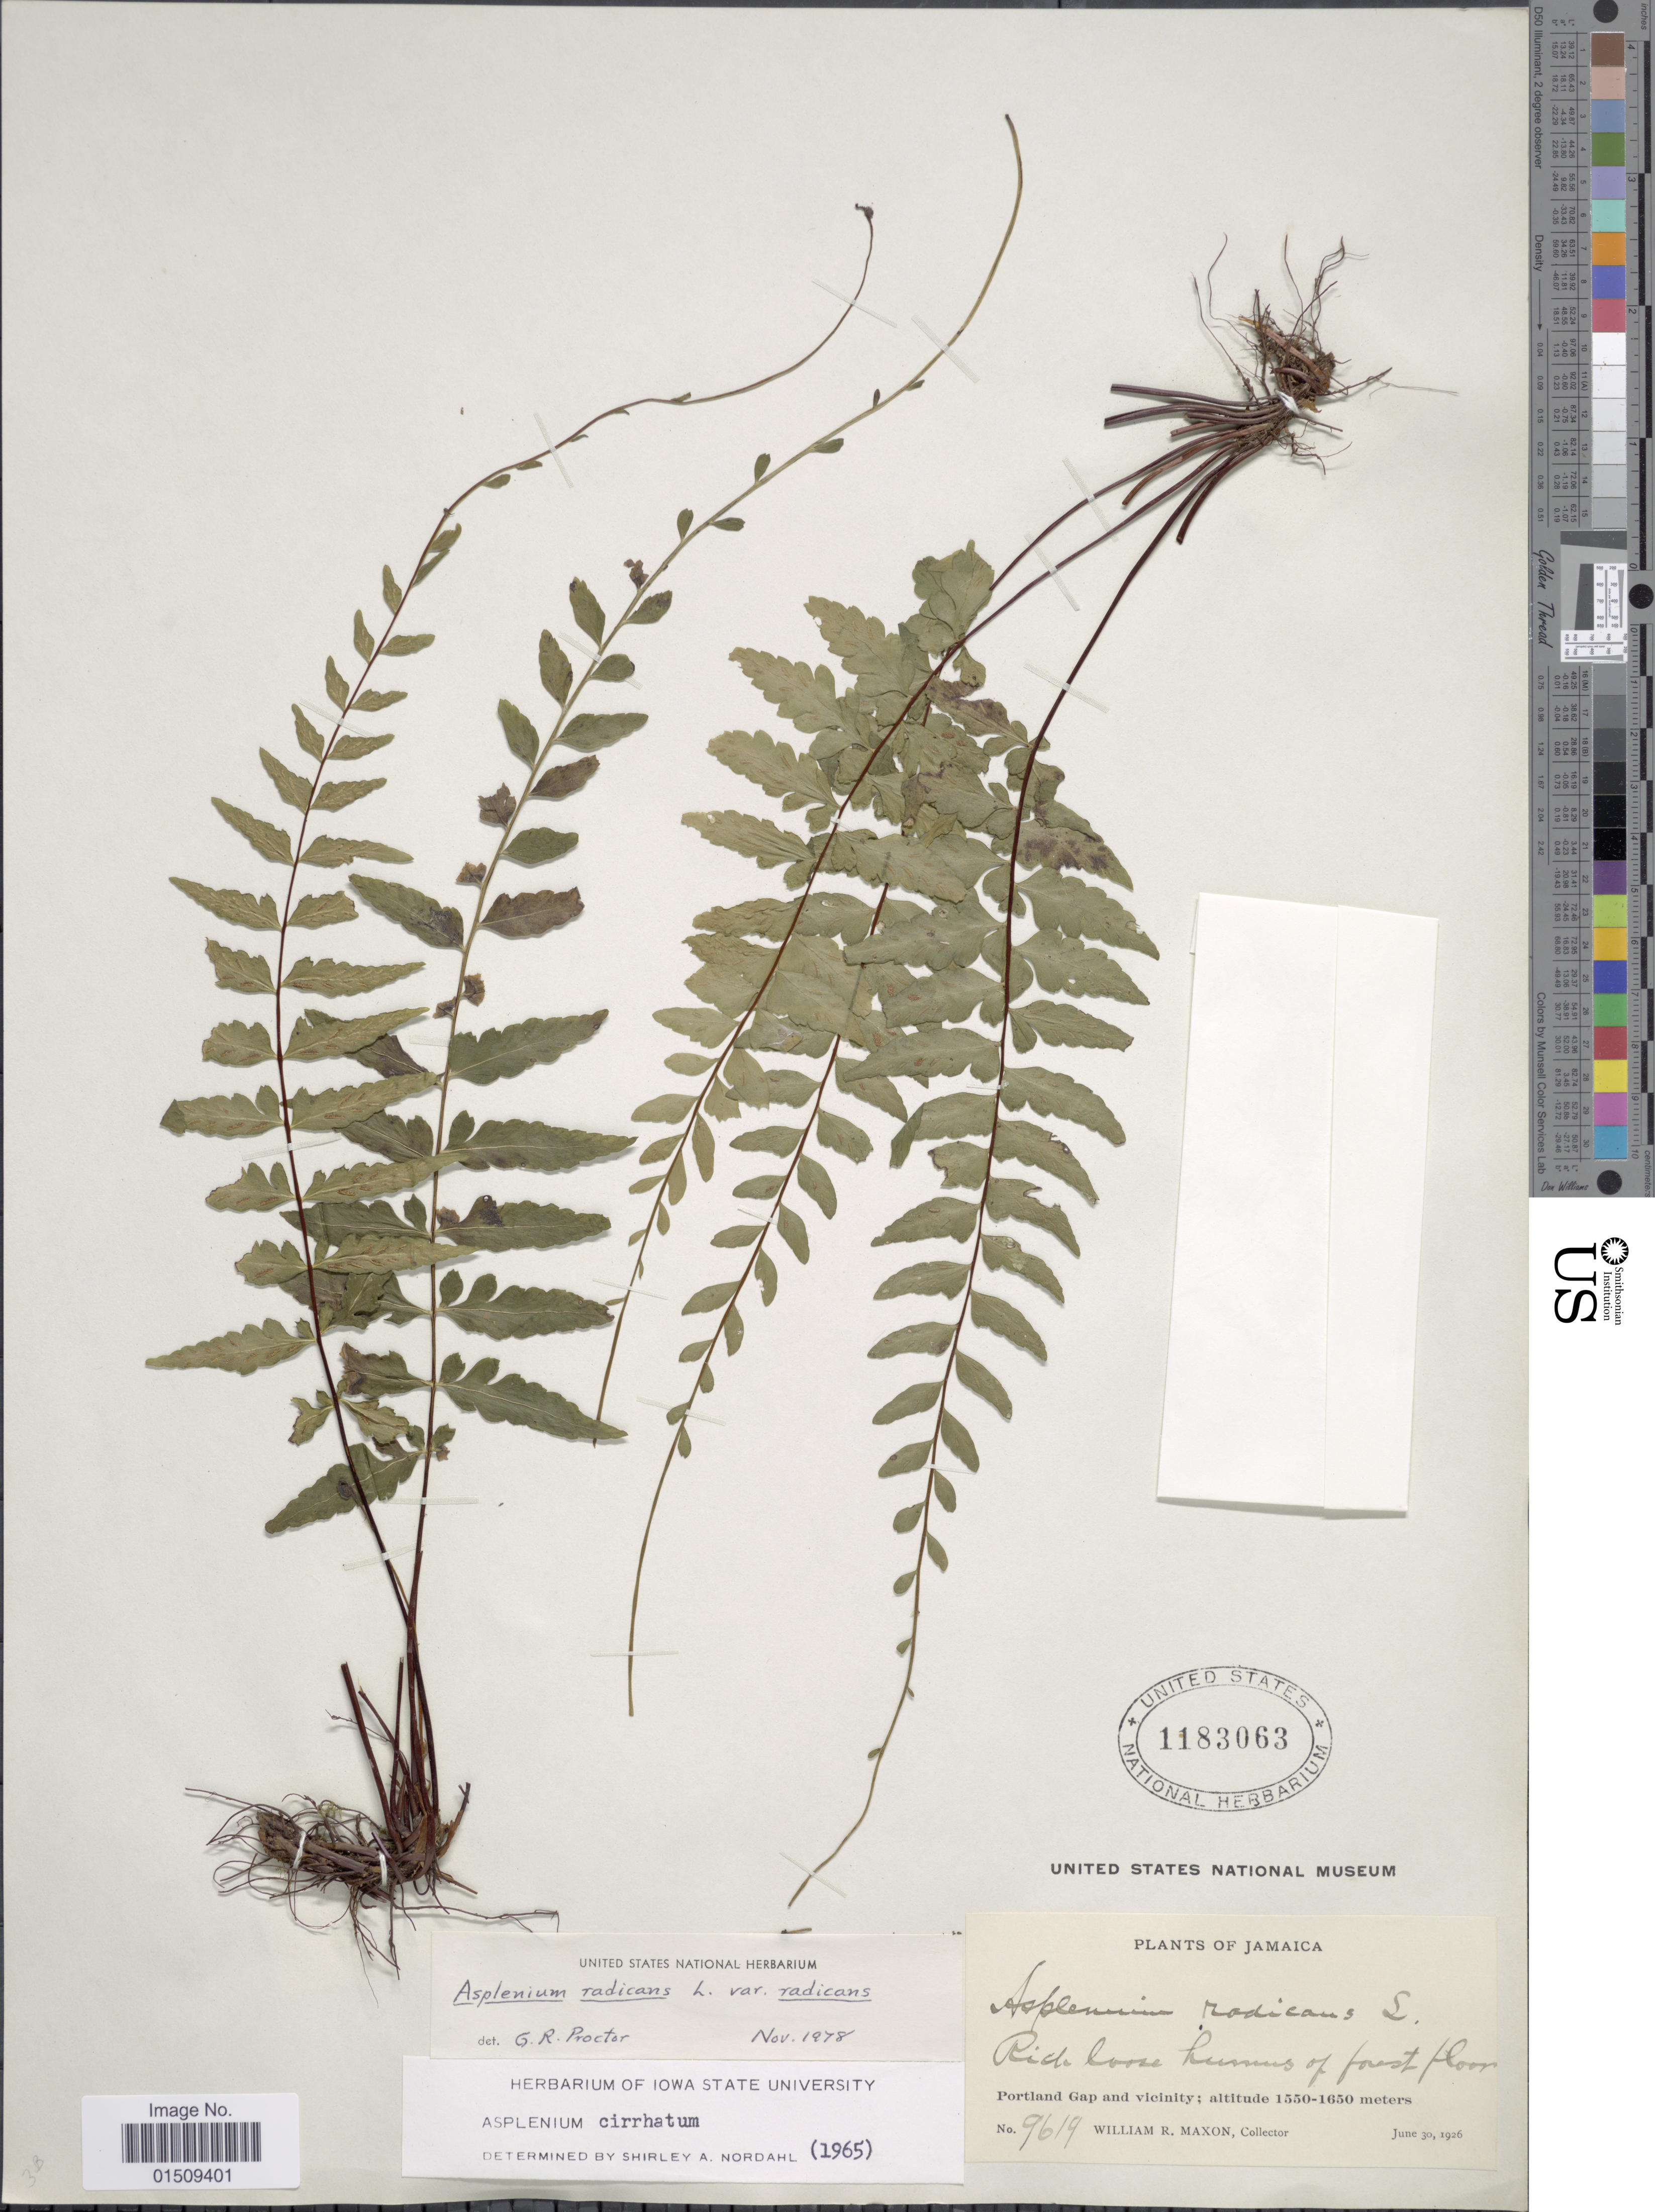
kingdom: Plantae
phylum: Tracheophyta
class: Polypodiopsida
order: Polypodiales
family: Aspleniaceae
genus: Asplenium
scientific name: Asplenium radicans var. radicans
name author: L.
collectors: W. R. Maxon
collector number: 9619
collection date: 1926-06-30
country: Jamaica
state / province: Portland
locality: Portland Gab and vicinity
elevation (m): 1550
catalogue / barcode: US 1183063